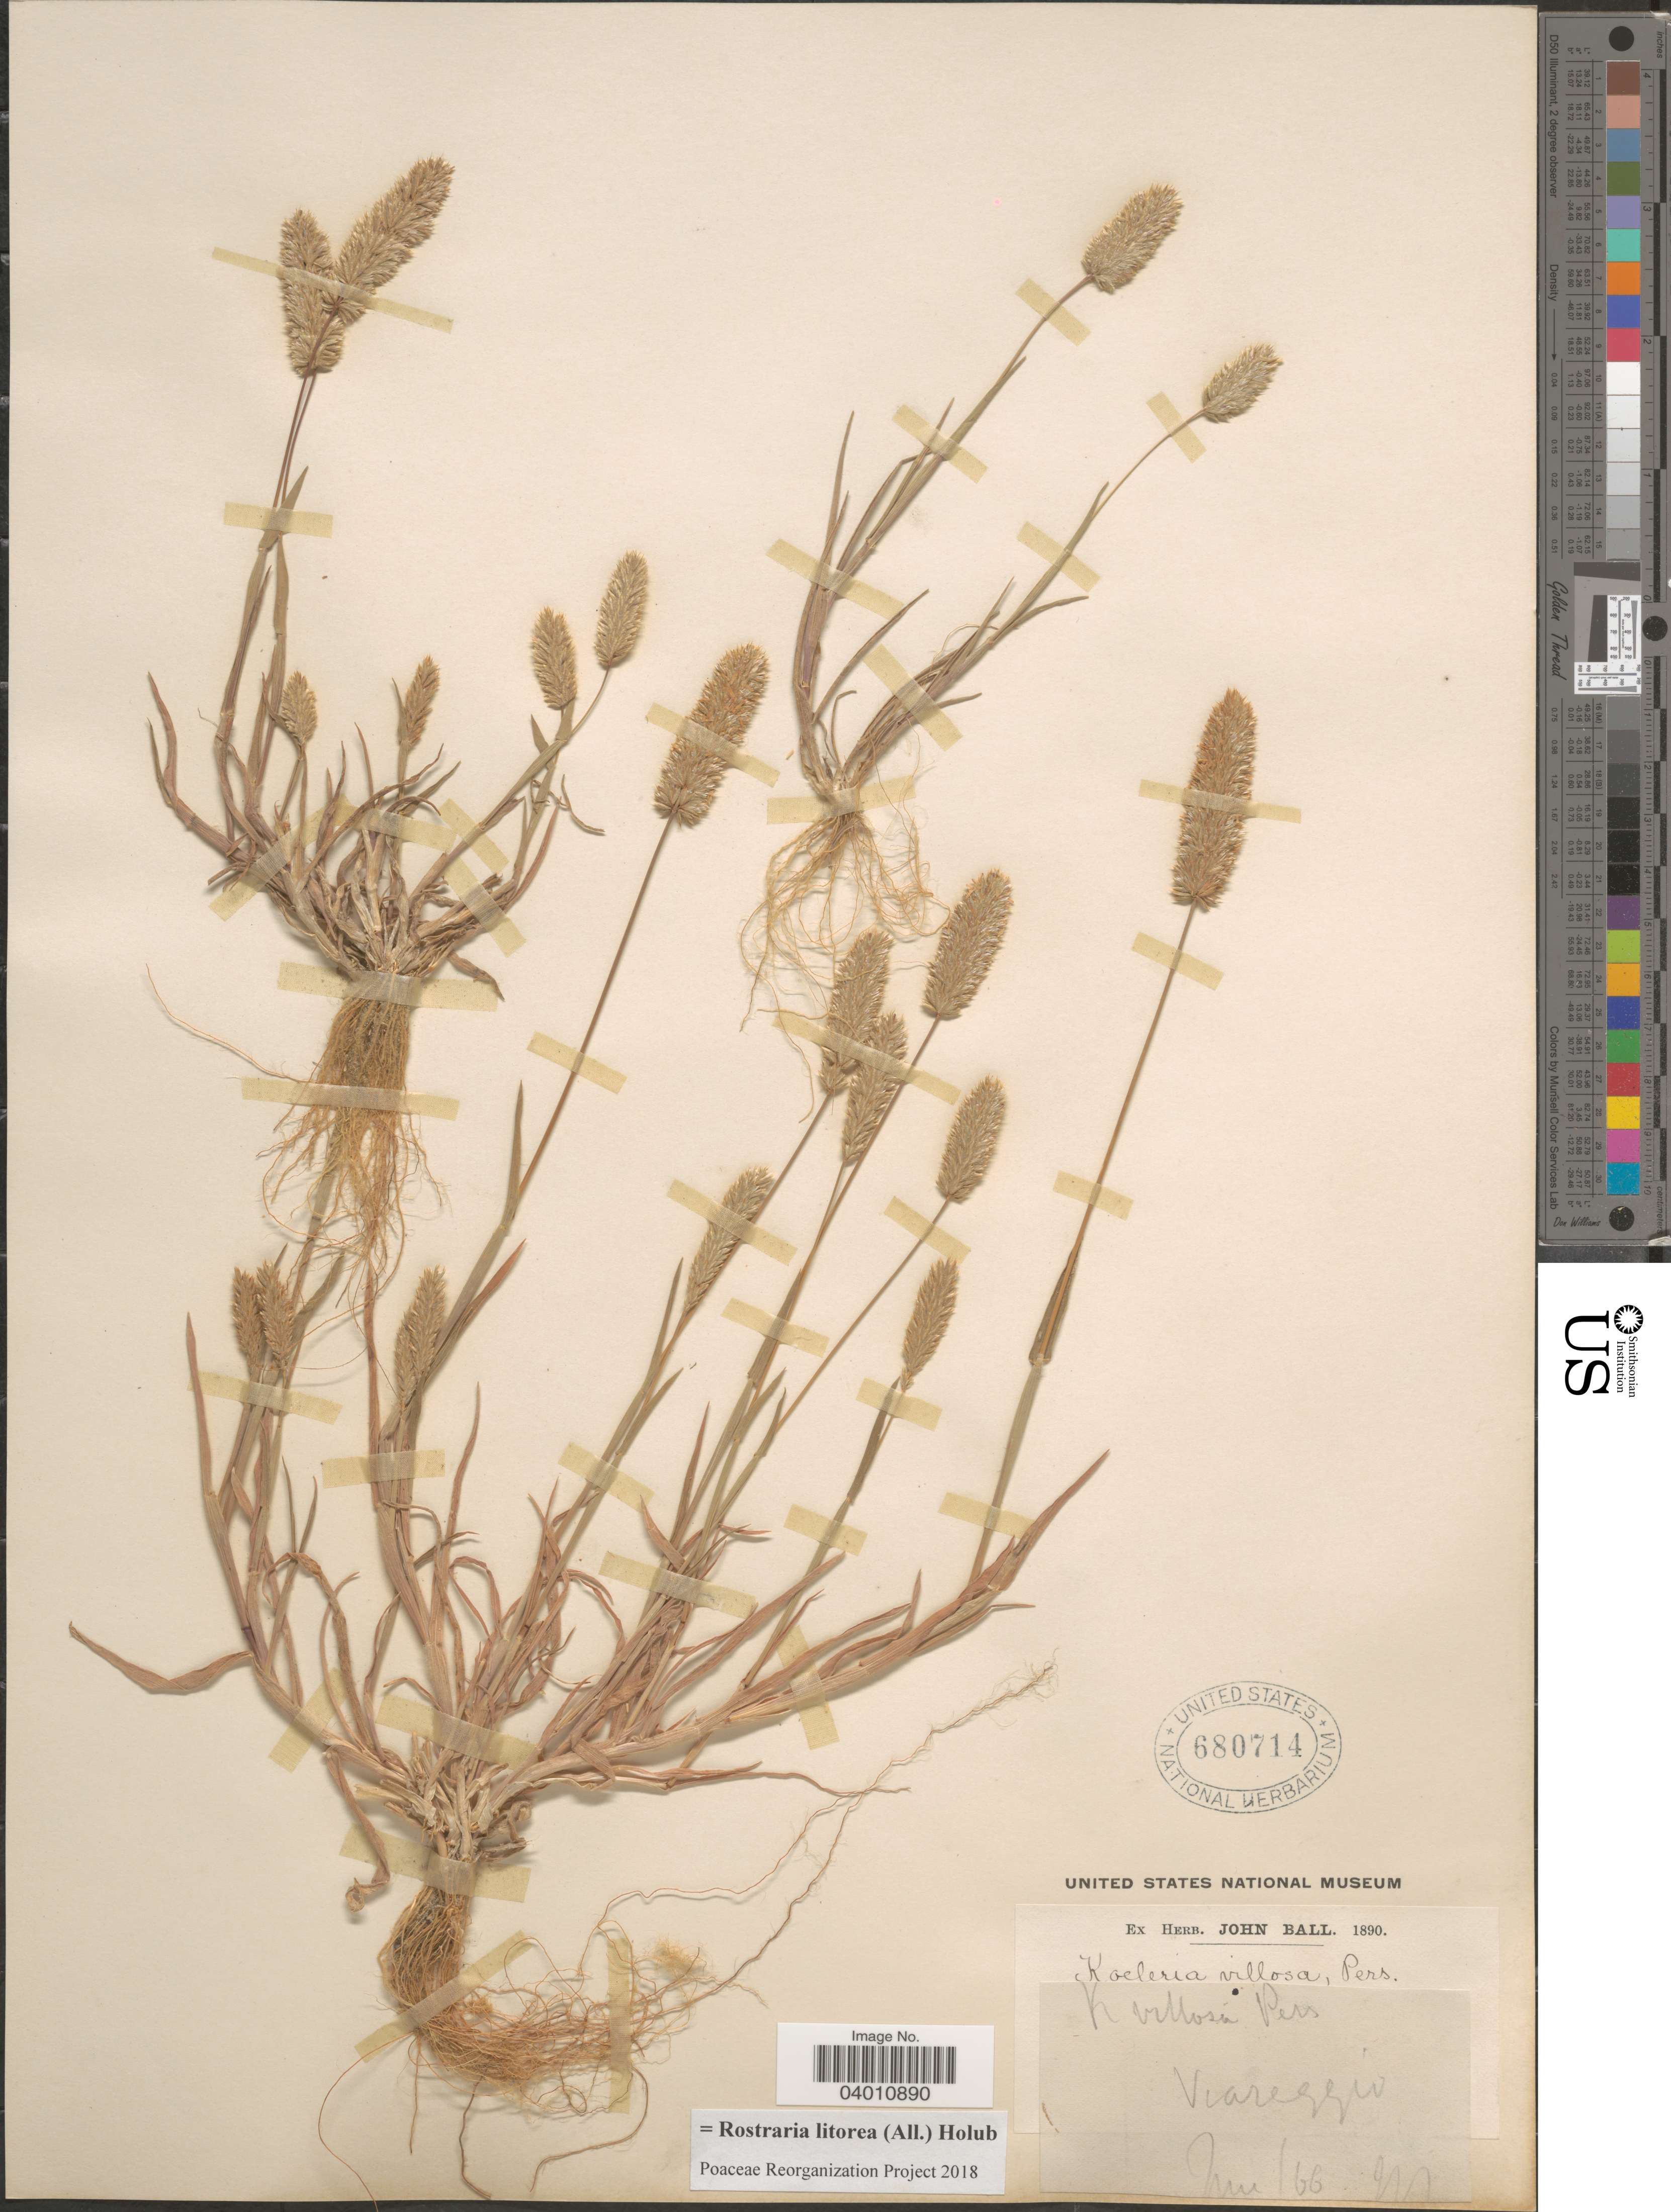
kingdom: Plantae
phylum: Tracheophyta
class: Liliopsida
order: Poales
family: Poaceae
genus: Rostraria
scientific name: Rostraria litorea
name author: (All.) Holub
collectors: ex herb. John Ball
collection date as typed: Transcribed d/m/y: /6/66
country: Italy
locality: Viareggio.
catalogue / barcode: US 680714